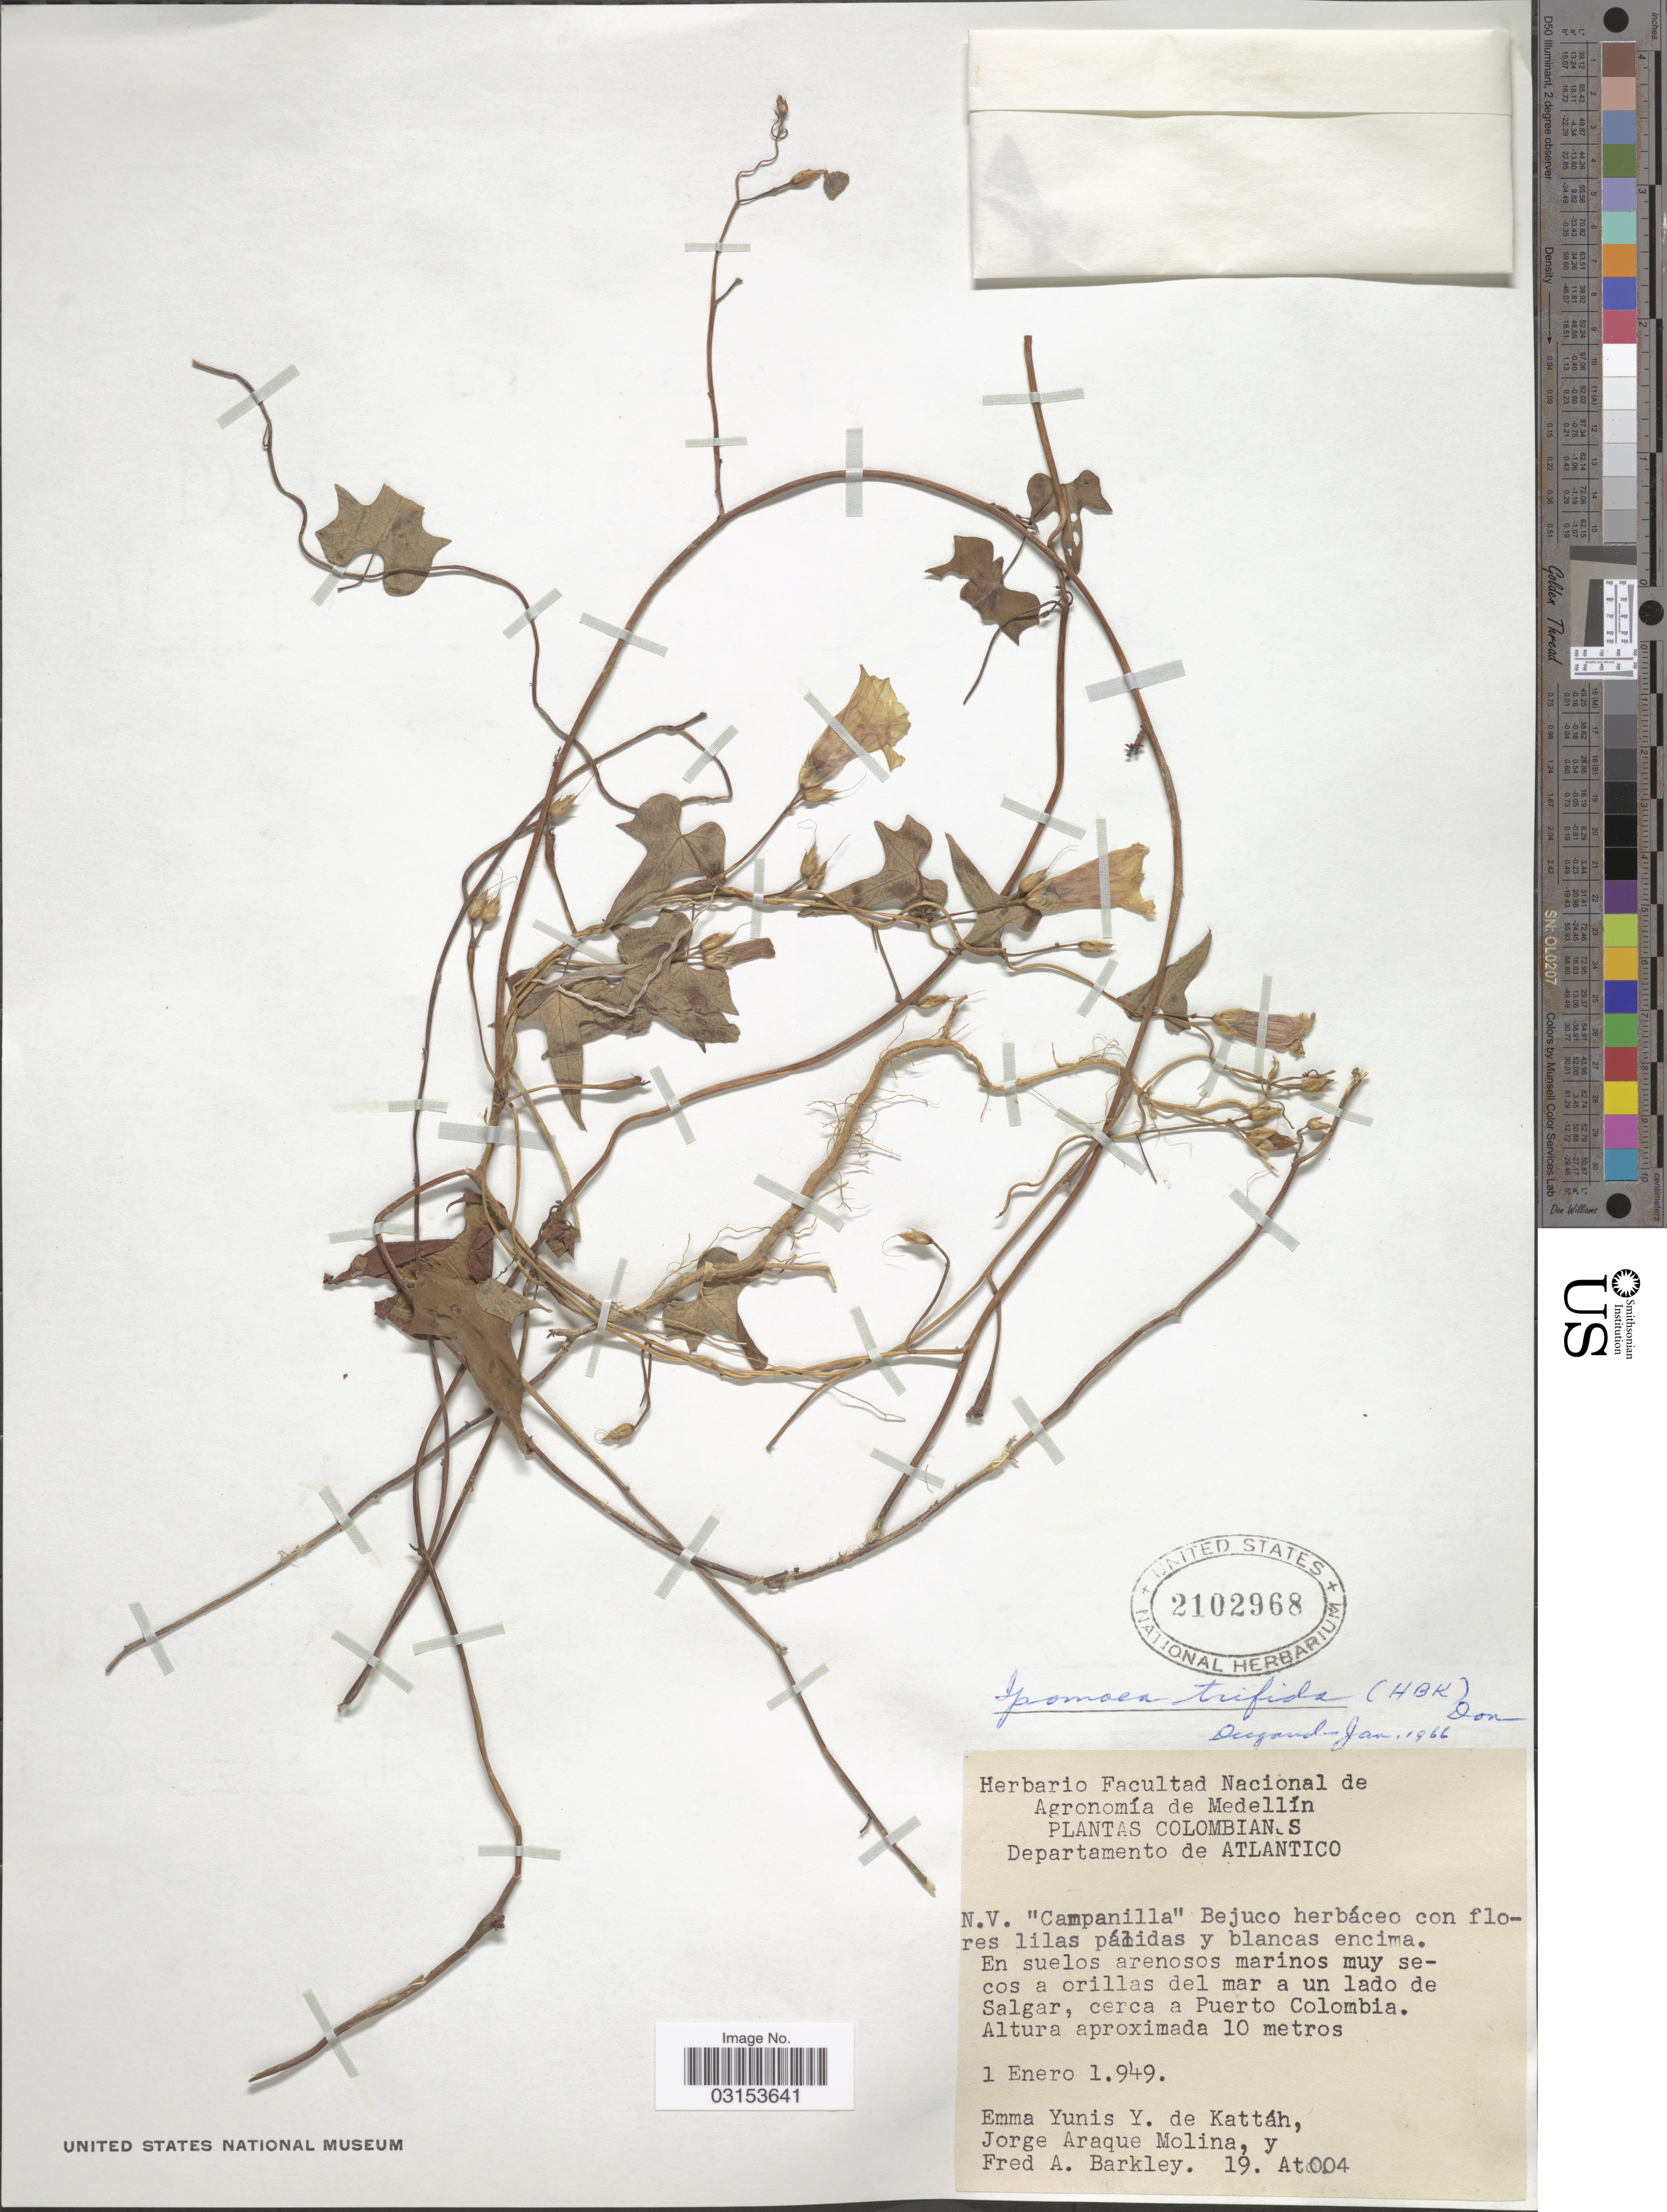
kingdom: Plantae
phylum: Tracheophyta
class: Magnoliopsida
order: Solanales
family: Convolvulaceae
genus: Ipomoea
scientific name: Ipomoea trifida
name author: (Kunth) G. Don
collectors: E. de Kattáh, J. A. Molina & F. A. Barkley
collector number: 19 At 004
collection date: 1949-01-01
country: Colombia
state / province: Atlántico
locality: Departamento de Atlantico. Salgar, cerca a Puerto Colombia.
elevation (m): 10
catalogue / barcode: US 2102968